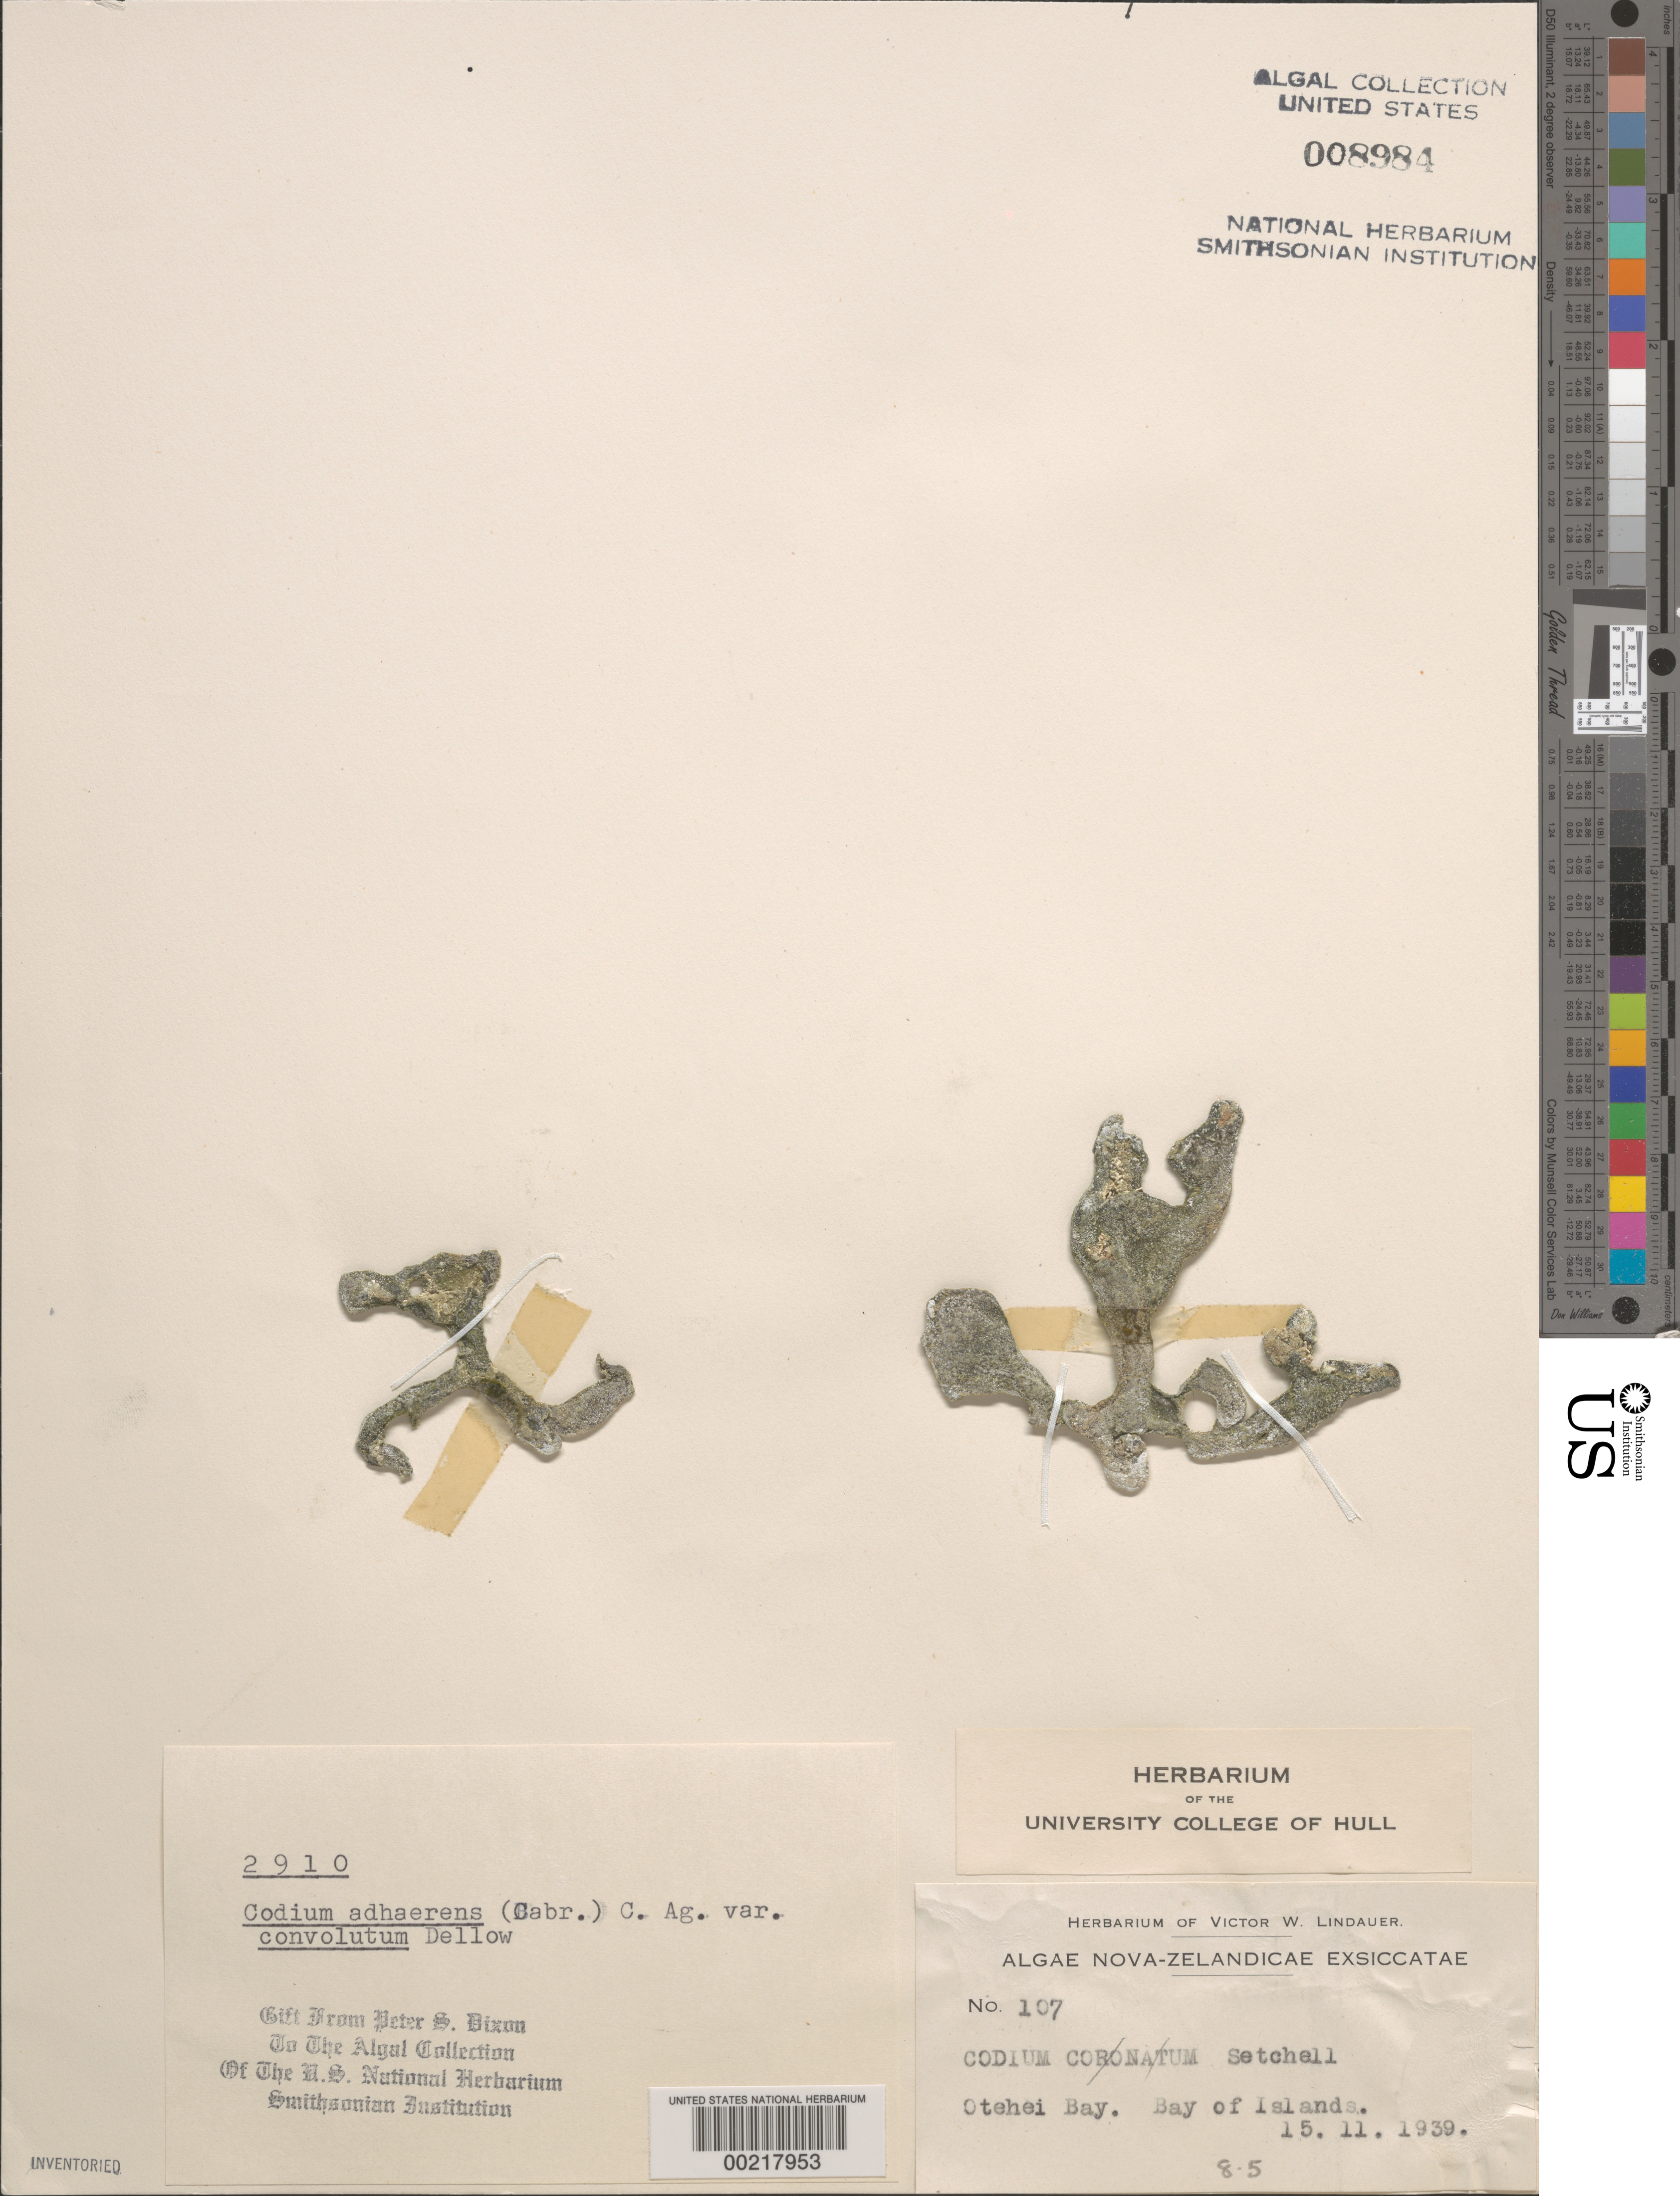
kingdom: Plantae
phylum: Chlorophyta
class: Ulvophyceae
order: Bryopsidales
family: Codiaceae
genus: Codium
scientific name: Codium adhaerens var. convolutum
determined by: Dixon, P. S.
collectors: V. Lindauer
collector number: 107 & PSD 2910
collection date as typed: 15 Nov 1939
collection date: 1939-11-15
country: New Zealand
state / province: Northland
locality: Bay of islands, otehei bay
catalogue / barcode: US 8984